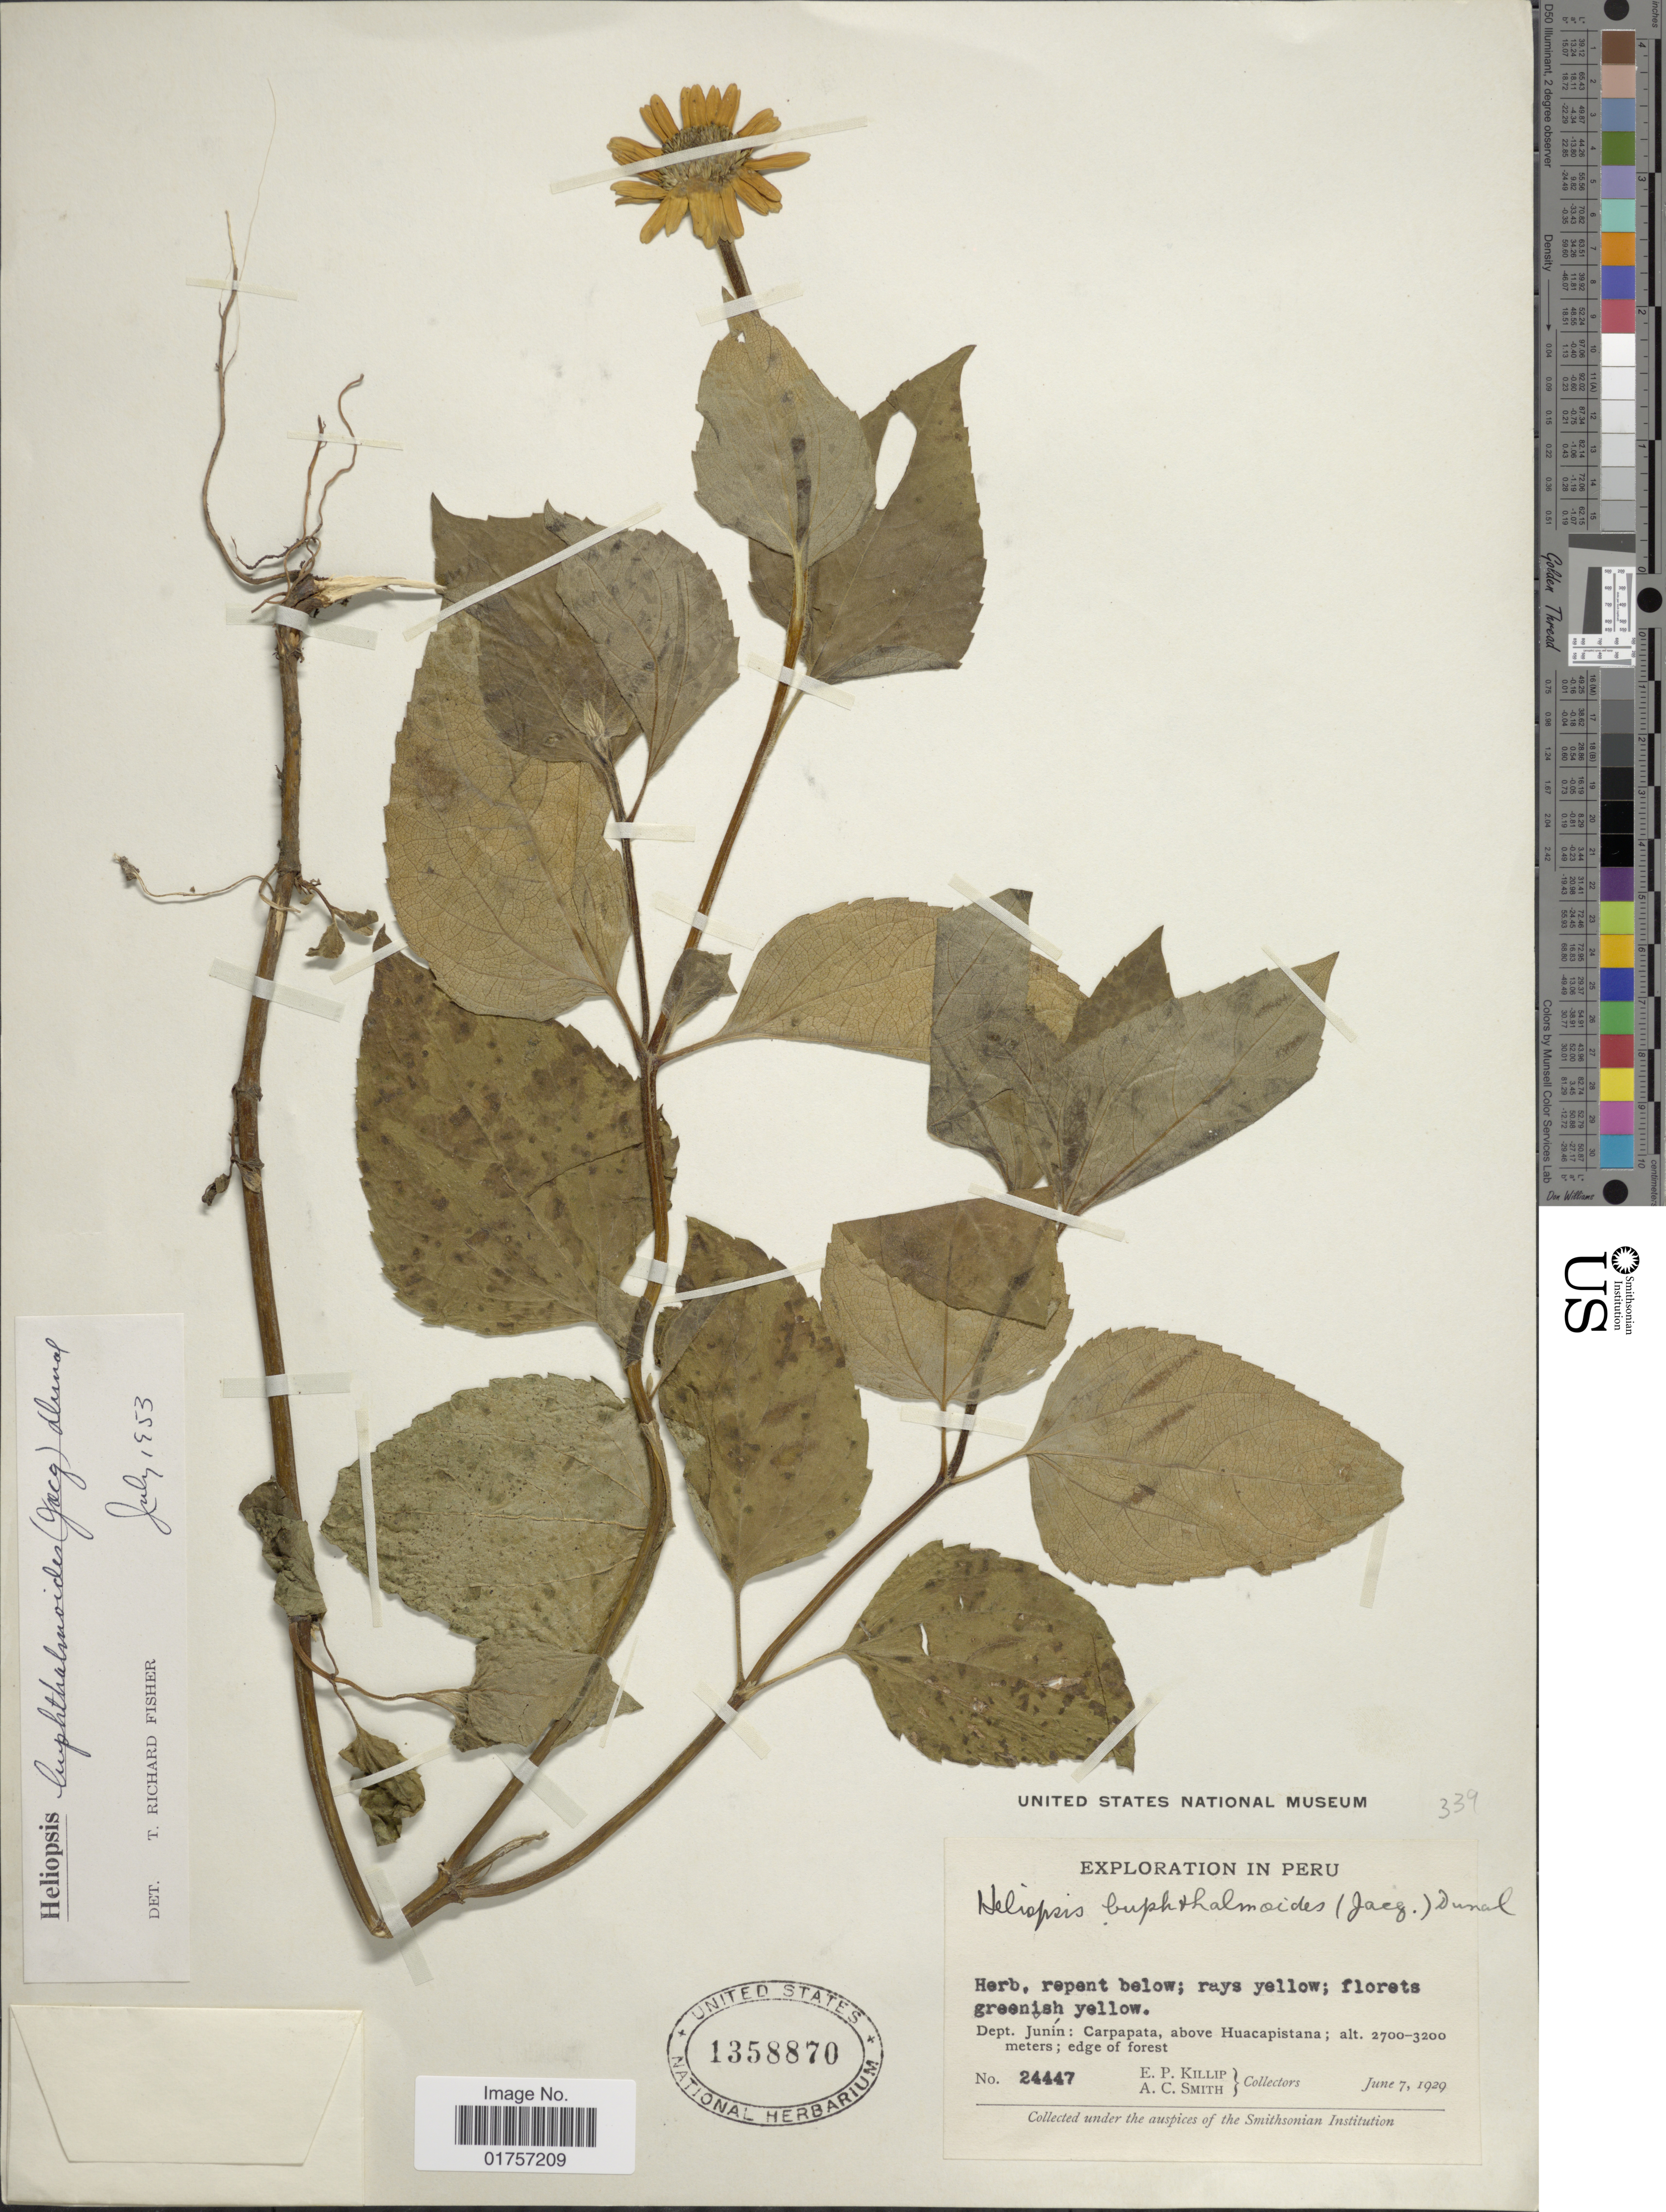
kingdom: Plantae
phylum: Tracheophyta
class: Magnoliopsida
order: Asterales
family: Asteraceae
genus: Heliopsis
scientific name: Heliopsis buphthalmoides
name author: (Jacq.) Dunal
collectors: E. P. Killip & A. C. Smith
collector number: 24447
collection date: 1929-06-07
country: Peru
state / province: Junín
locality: Carpapata, above Huacapistana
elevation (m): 2700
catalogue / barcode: US 1358870